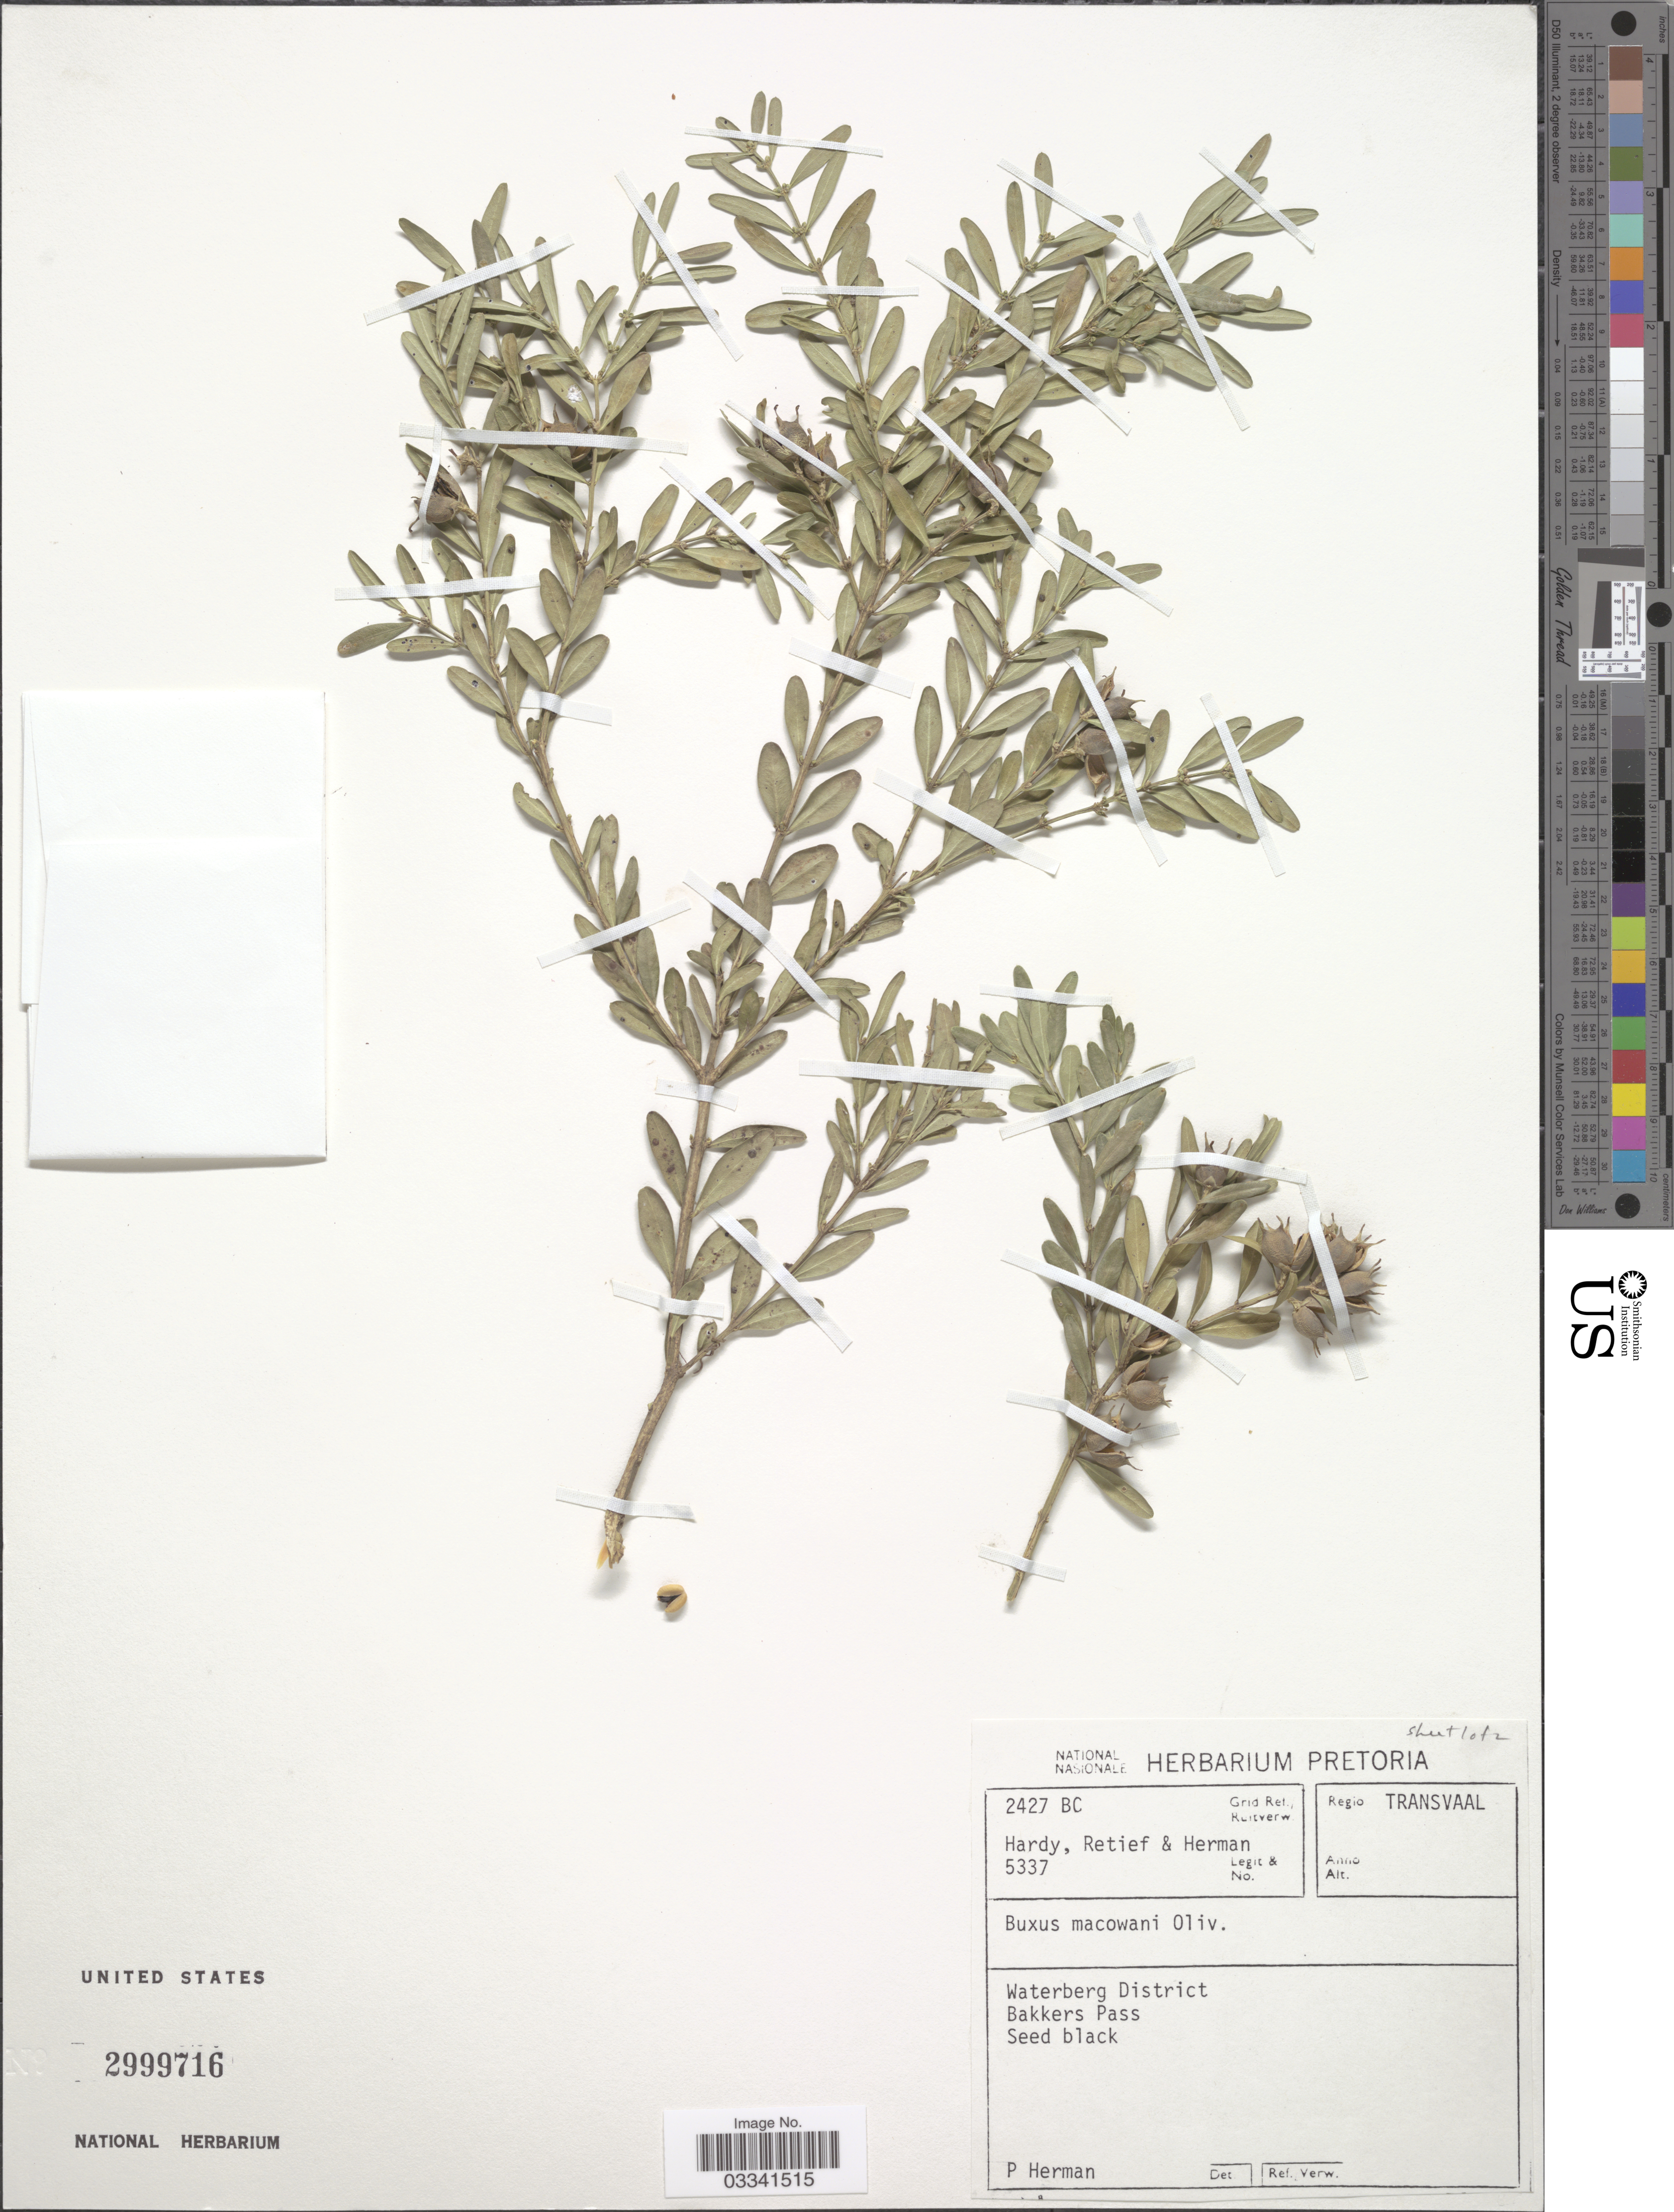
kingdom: Plantae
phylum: Tracheophyta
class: Magnoliopsida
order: Buxales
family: Buxaceae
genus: Buxus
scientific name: Buxus macowani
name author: Oliv.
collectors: -. Hardy, -. Retief & -. Herman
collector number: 5337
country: South Africa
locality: Regio Transvaal. Grid Ref./Ruitverw. 2427 BC. Waterberg District, Bakkers Pass.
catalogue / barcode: US 2999716